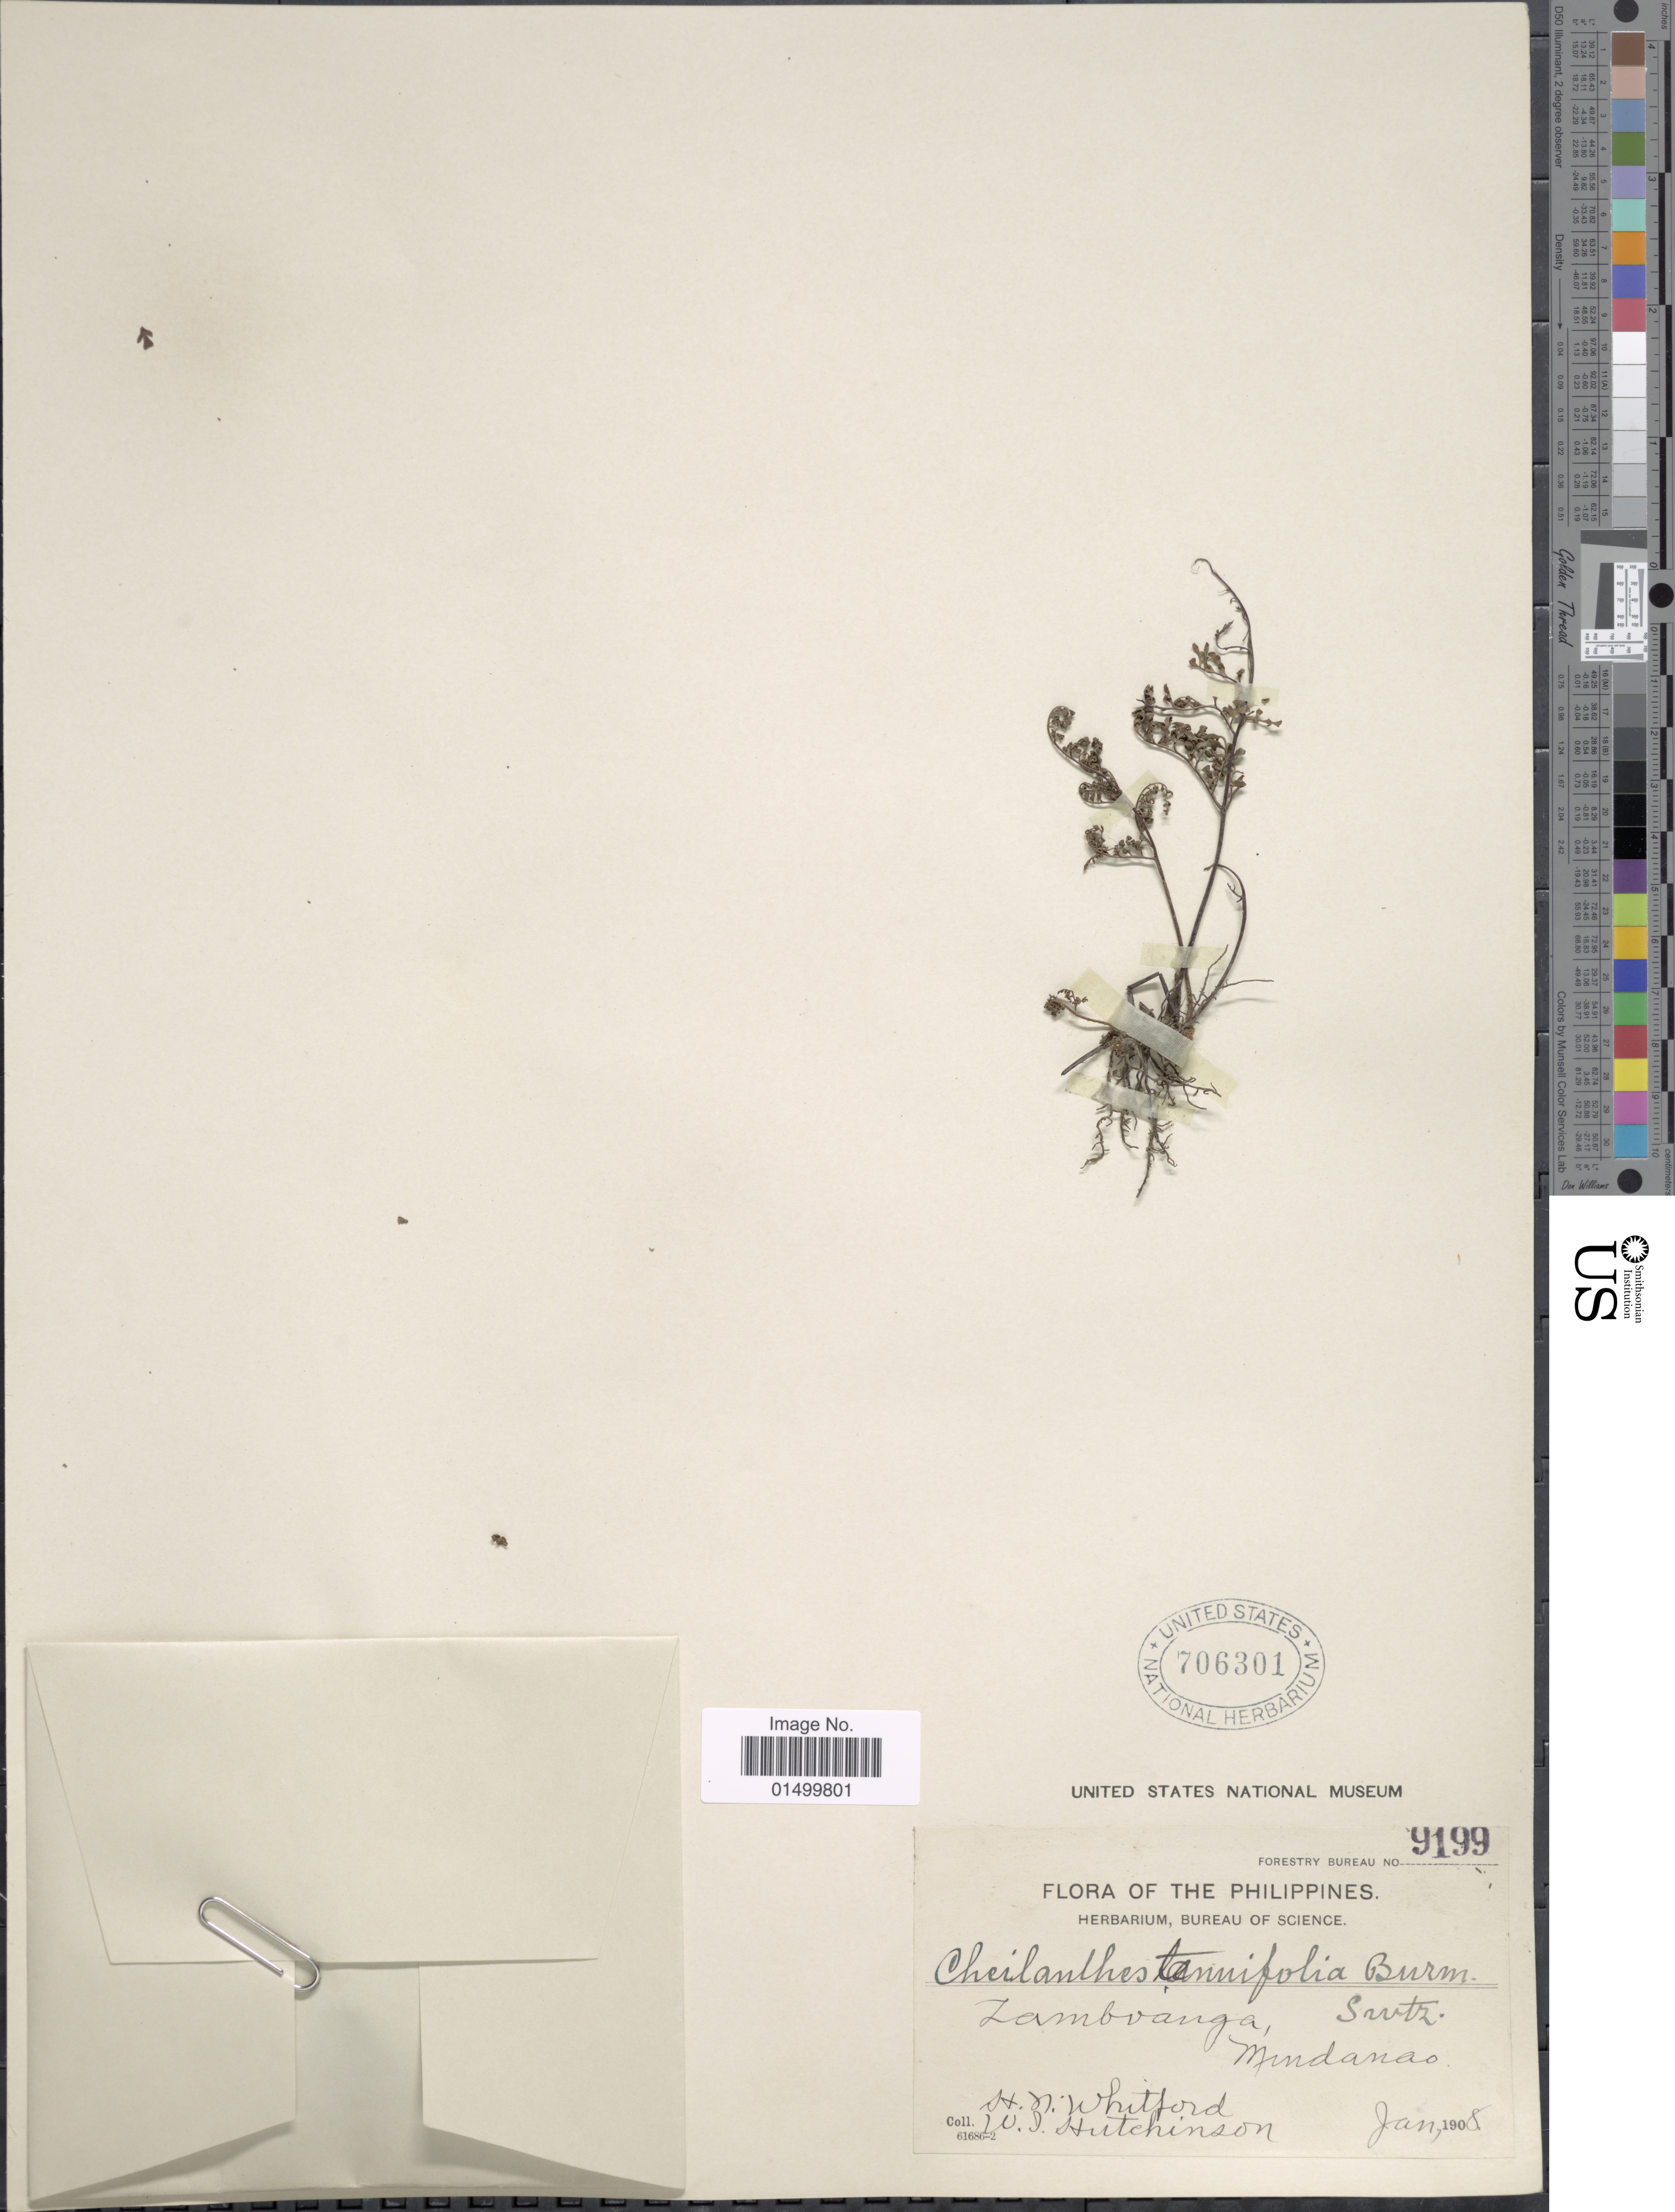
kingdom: Plantae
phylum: Tracheophyta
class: Polypodiopsida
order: Polypodiales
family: Pteridaceae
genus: Cheilanthes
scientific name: Cheilanthes tenuifolia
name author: (Burm. f.) Sw.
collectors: H. N. Whitford & W. J. Hutchinson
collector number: Forestry Bureau 9199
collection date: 1908-01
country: Philippines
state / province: Zamboanga Peninsula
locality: Zamboanga, Mindanao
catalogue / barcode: US 706301